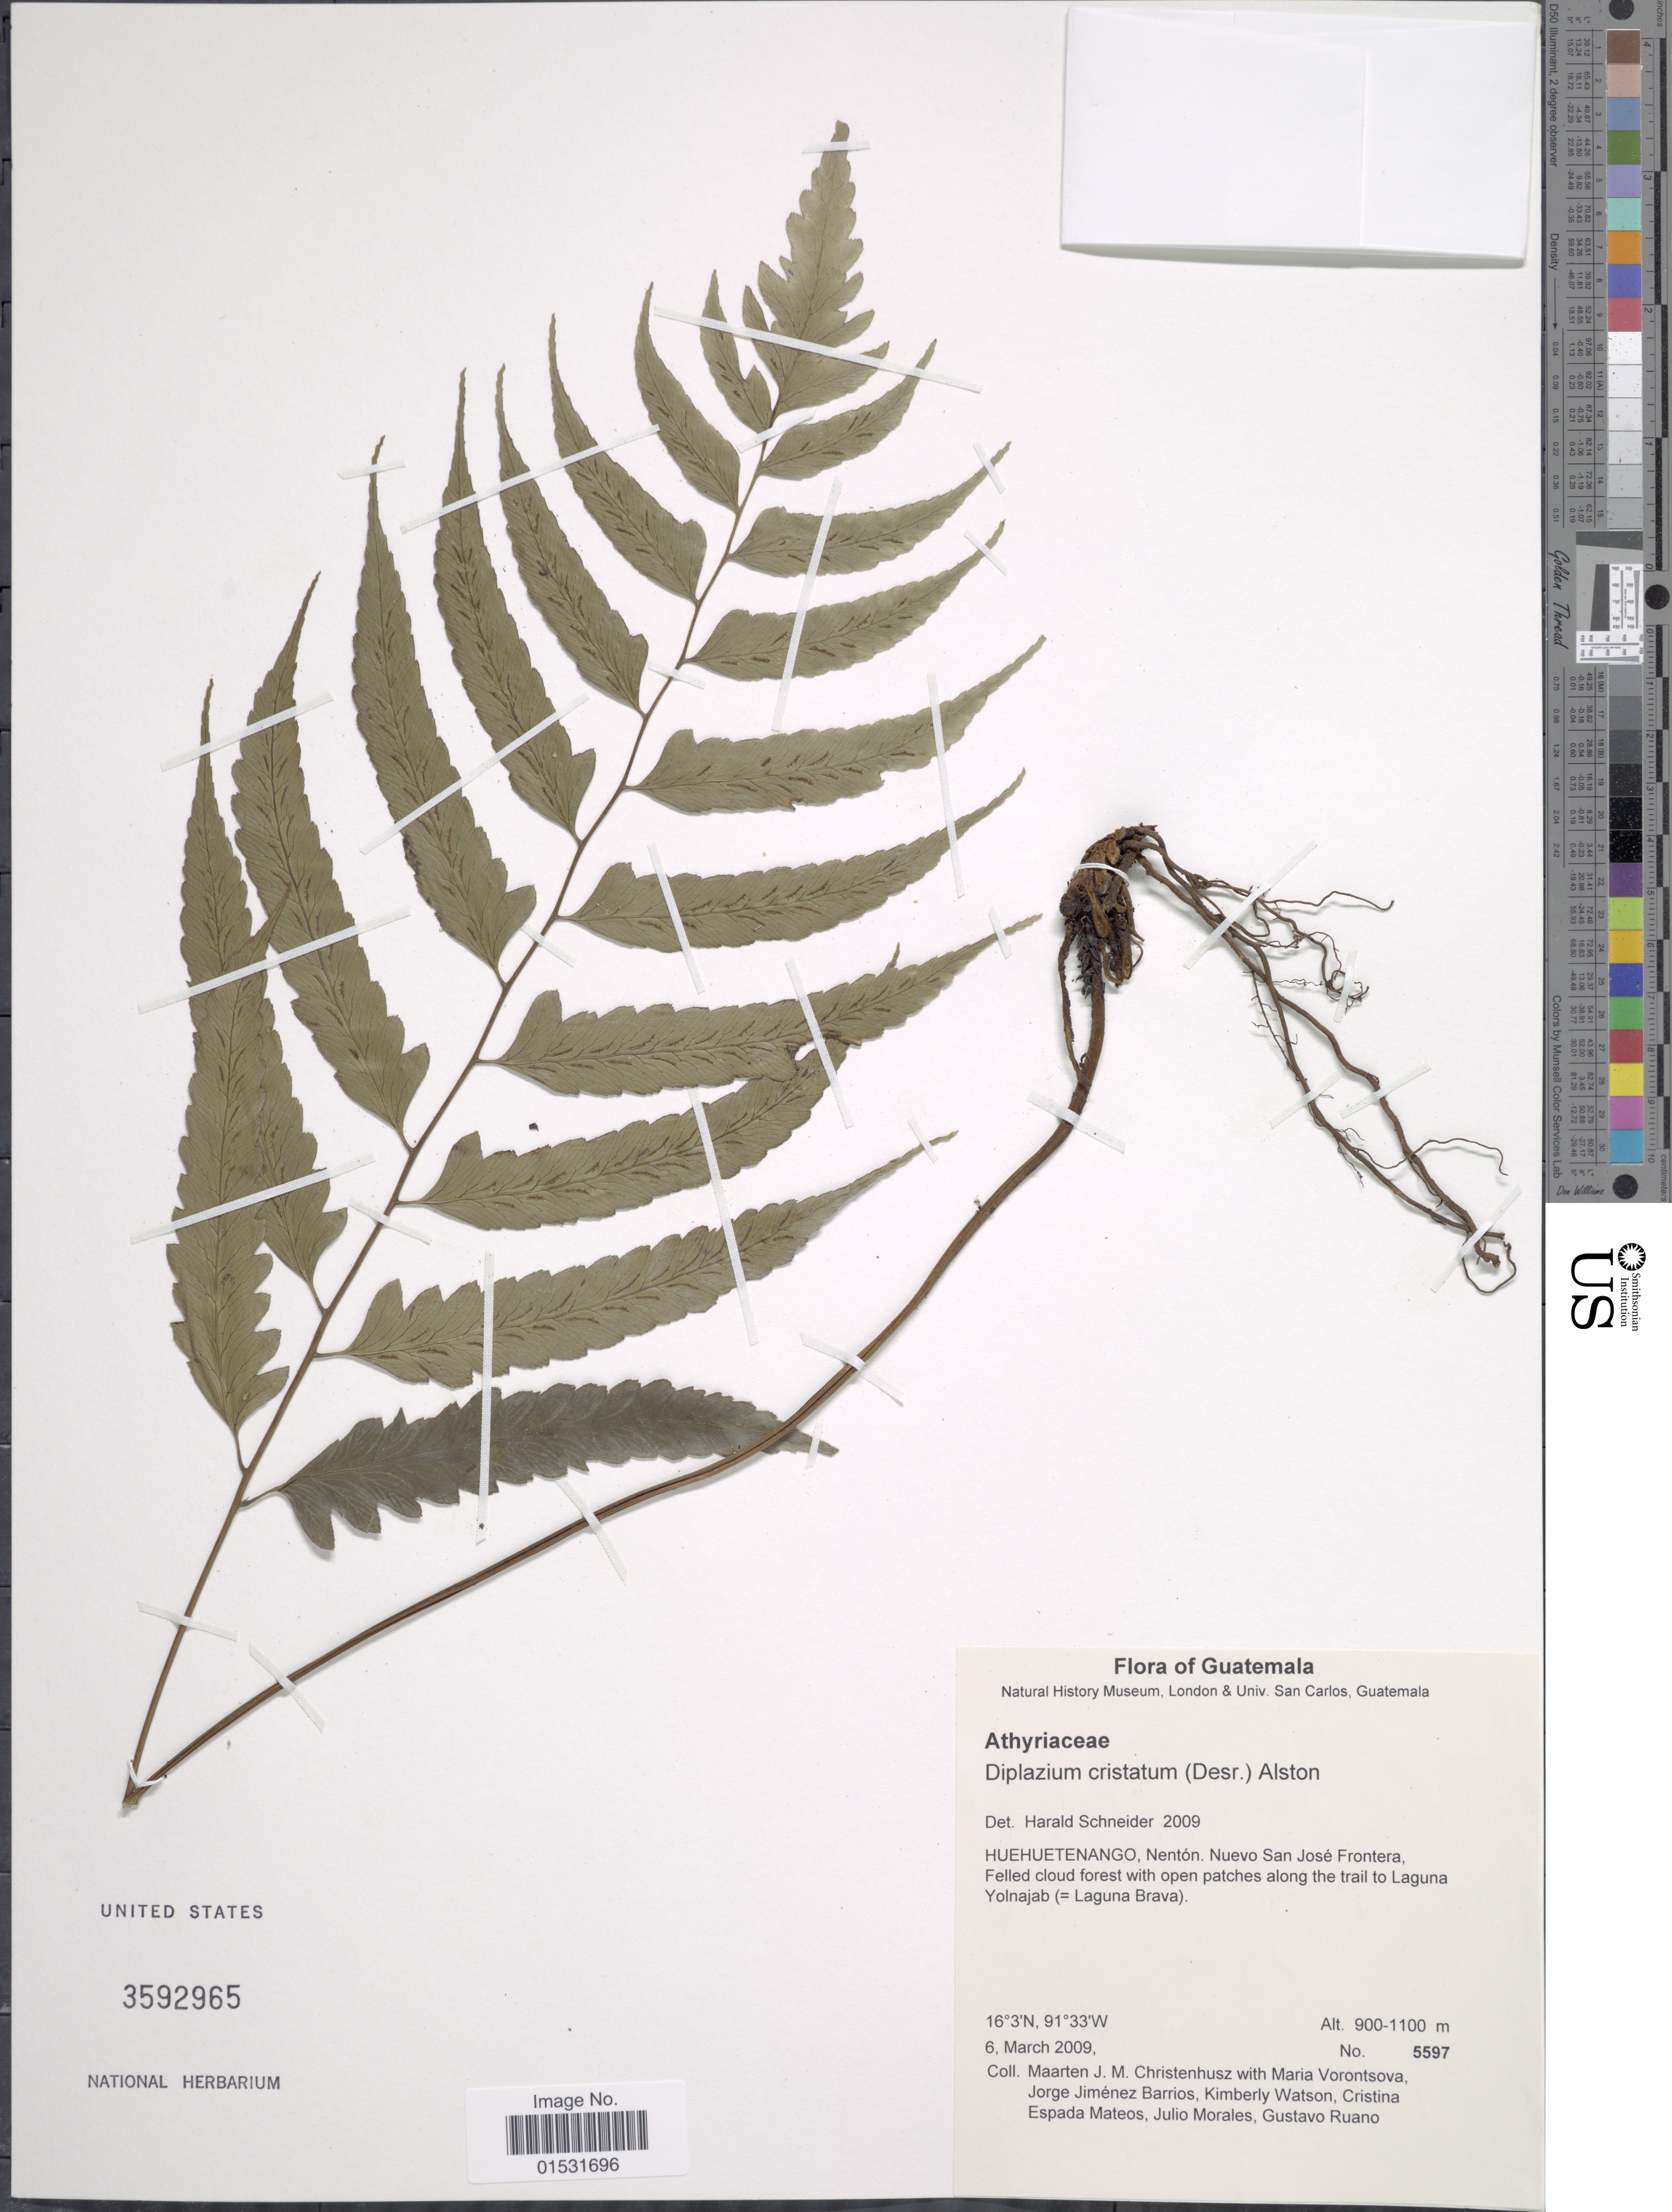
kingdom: Plantae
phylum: Tracheophyta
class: Polypodiopsida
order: Polypodiales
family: Athyriaceae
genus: Diplazium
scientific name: Diplazium cristatum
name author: (Desr.) Alston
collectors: M. J. Christenhusz, Vorontsova, M.S., J. Jimenez Barrios, K. Watson & et al.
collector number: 5597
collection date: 2009-03-06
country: Guatemala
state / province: Huehuetenango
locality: Nenton. Nuevo San Jose Frontera, Felled cloud forest with open patches along the trail to Laguna Yolnajab (=Laguna Brava).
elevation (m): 900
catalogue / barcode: US 3592965